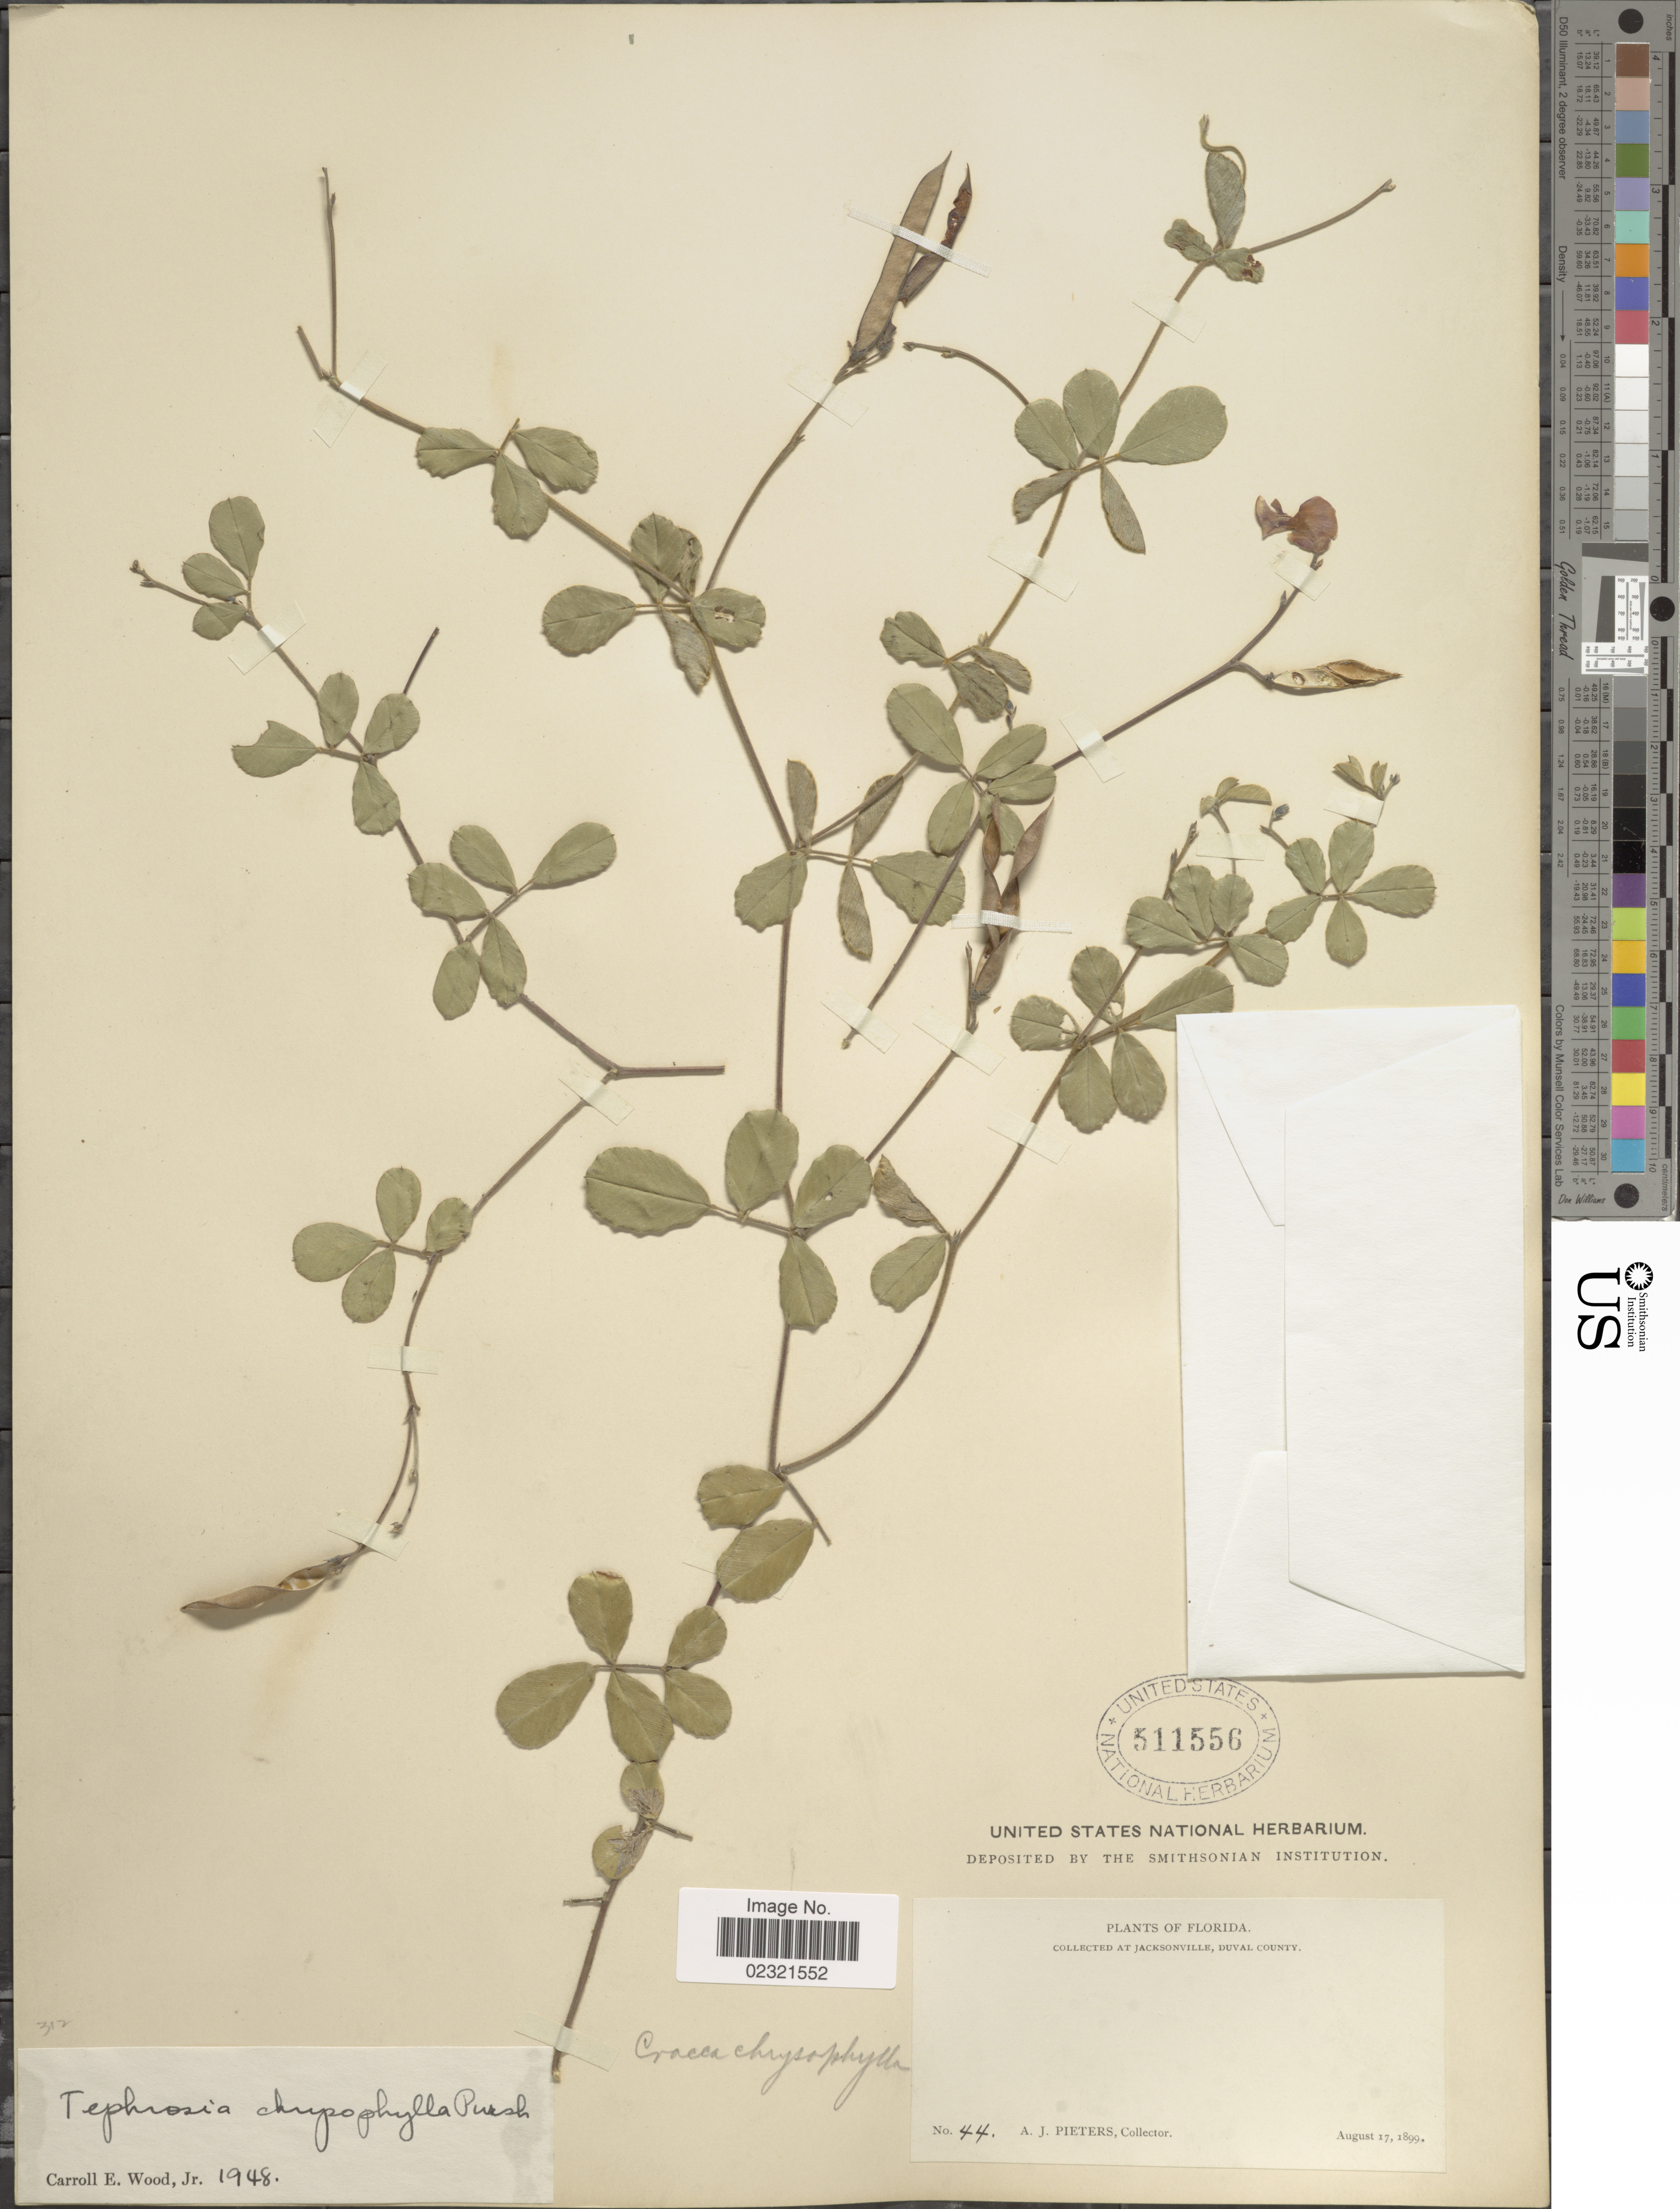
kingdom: Plantae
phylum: Tracheophyta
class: Magnoliopsida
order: Fabales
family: Fabaceae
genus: Tephrosia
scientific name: Tephrosia chrysophylla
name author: Pursh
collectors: A. Pieters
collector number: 44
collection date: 1899-08-17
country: United States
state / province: Florida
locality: Jacksonville, Duval County.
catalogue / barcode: US 511556